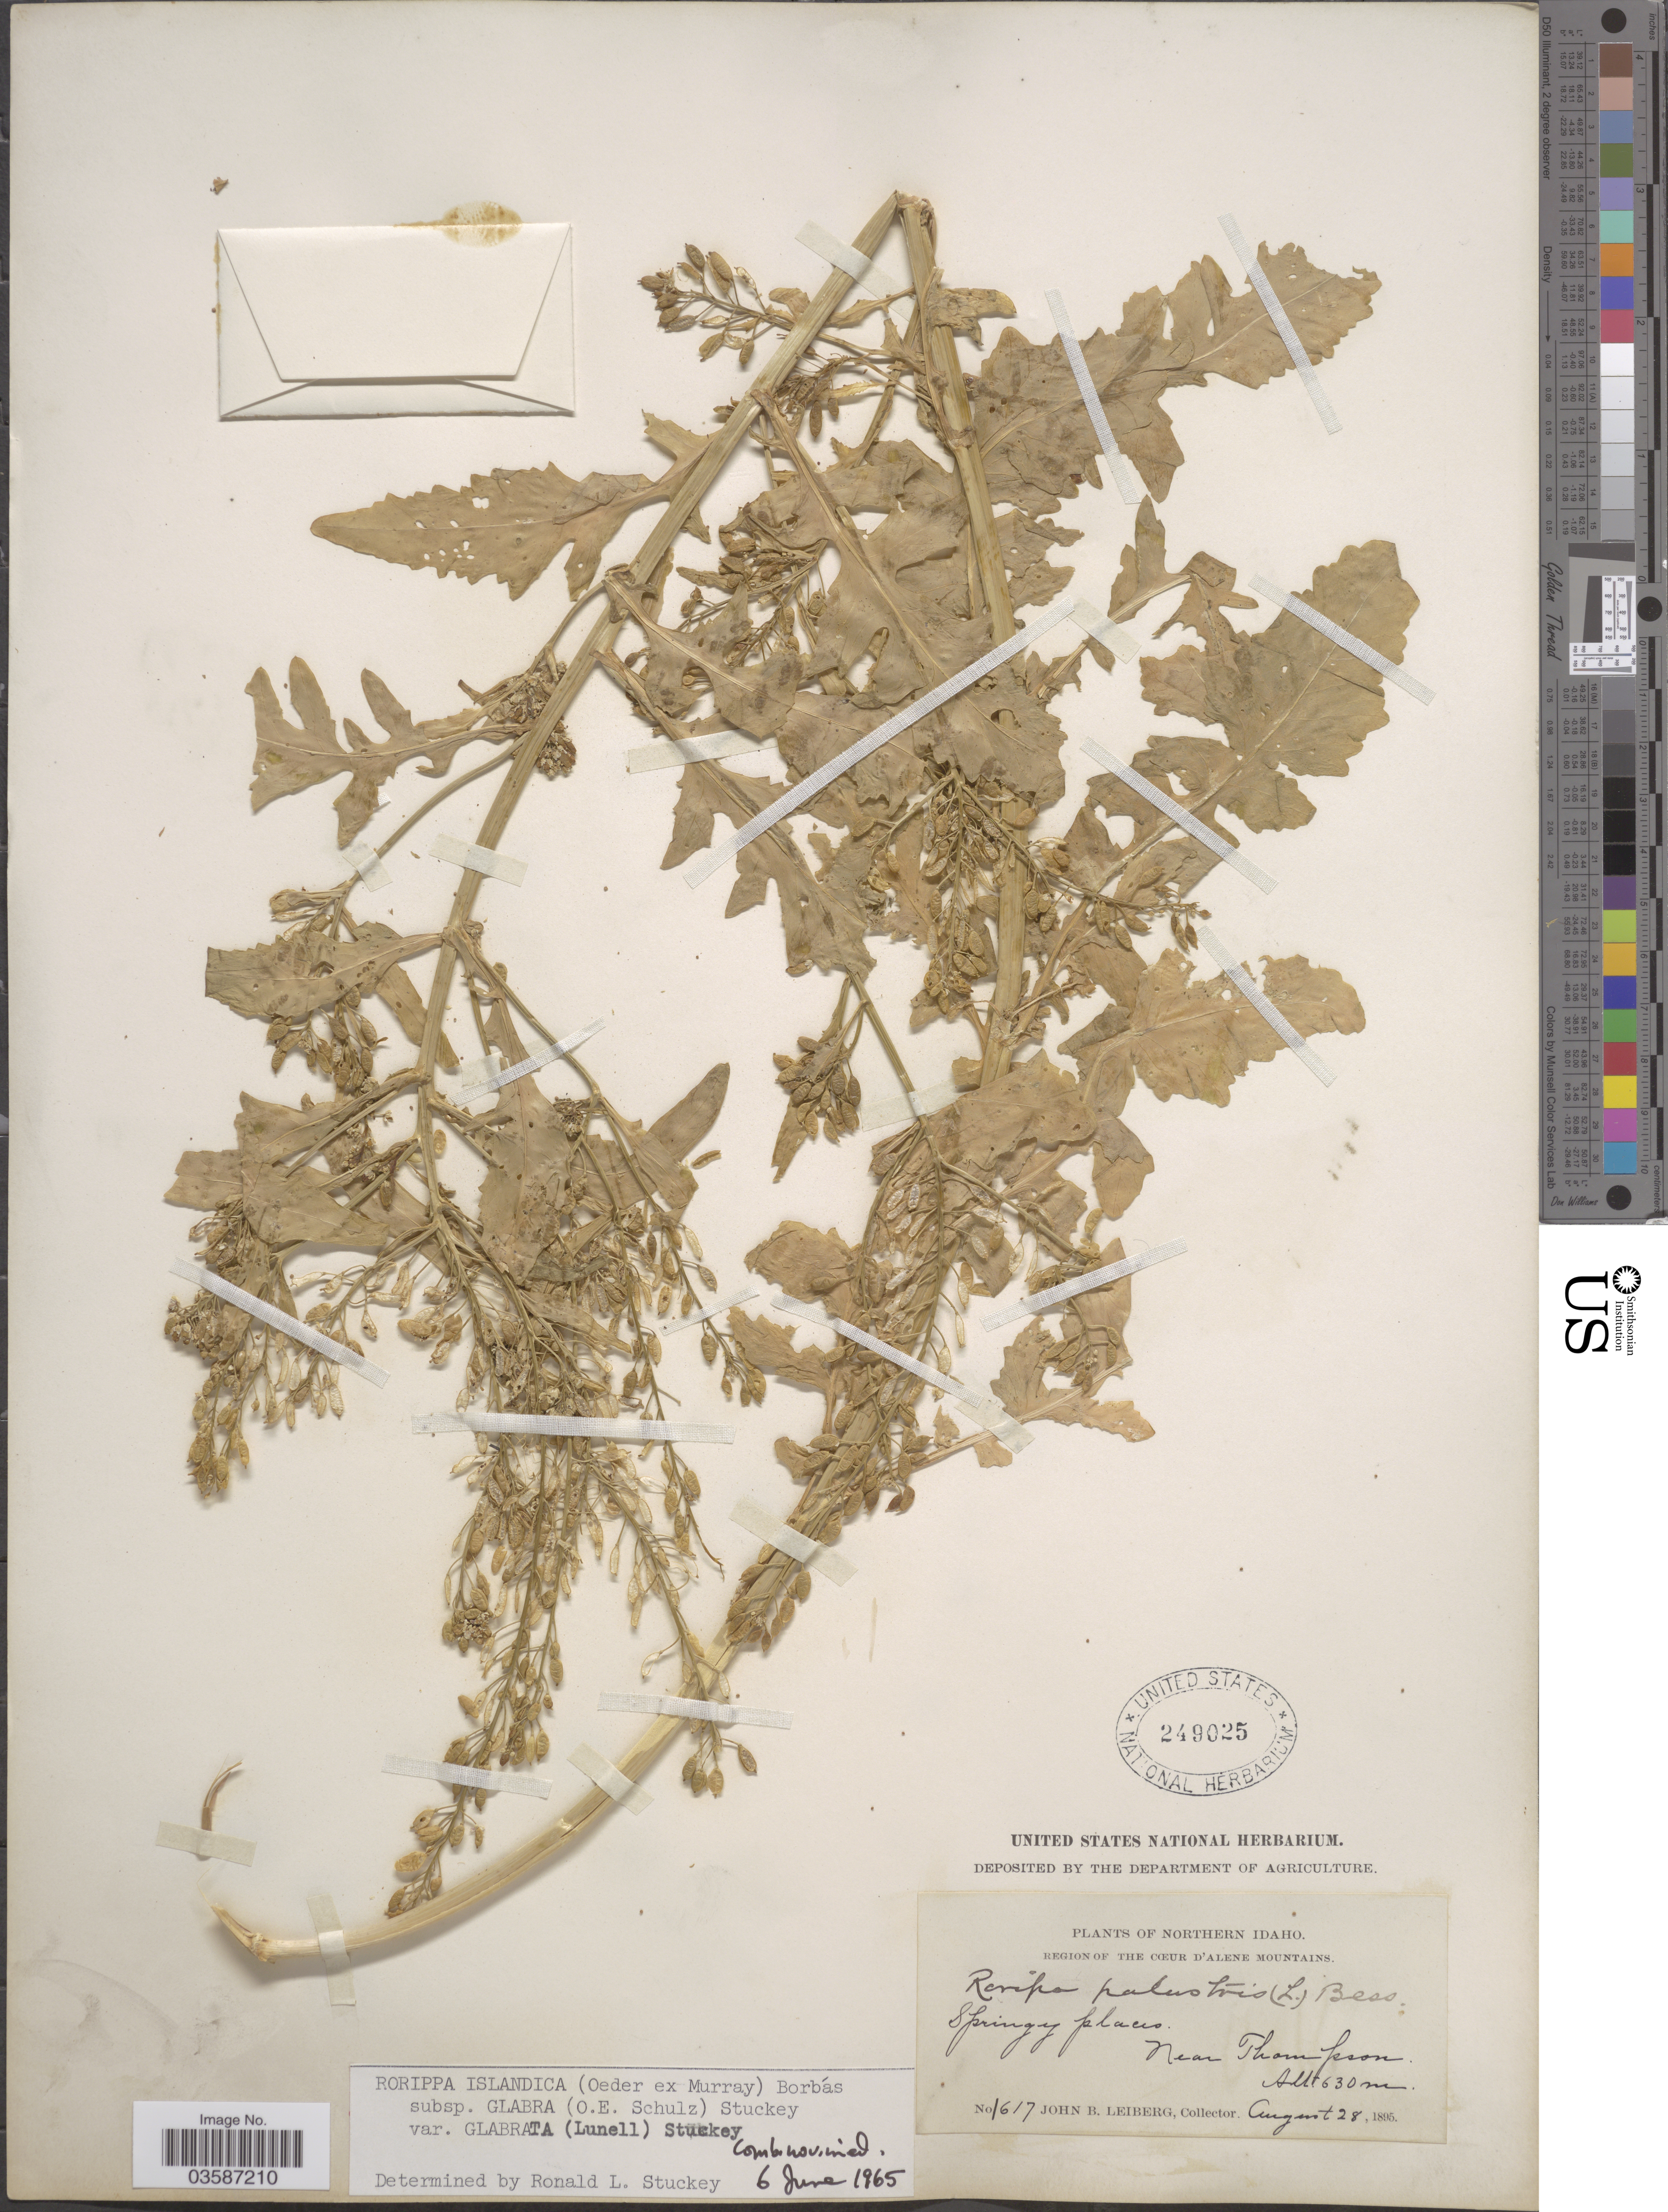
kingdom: Plantae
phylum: Tracheophyta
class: Magnoliopsida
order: Brassicales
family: Brassicaceae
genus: Rorippa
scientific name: Rorippa islandica var. glabrata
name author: (Lunell) Butters & Abbe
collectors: J. B. Leiberg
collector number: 1617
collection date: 1895-08-28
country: United States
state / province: Idaho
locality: Northern Idaho. Region of The Coeur d'Alene Mountains. Near Thompson.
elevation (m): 630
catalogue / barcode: US 249025